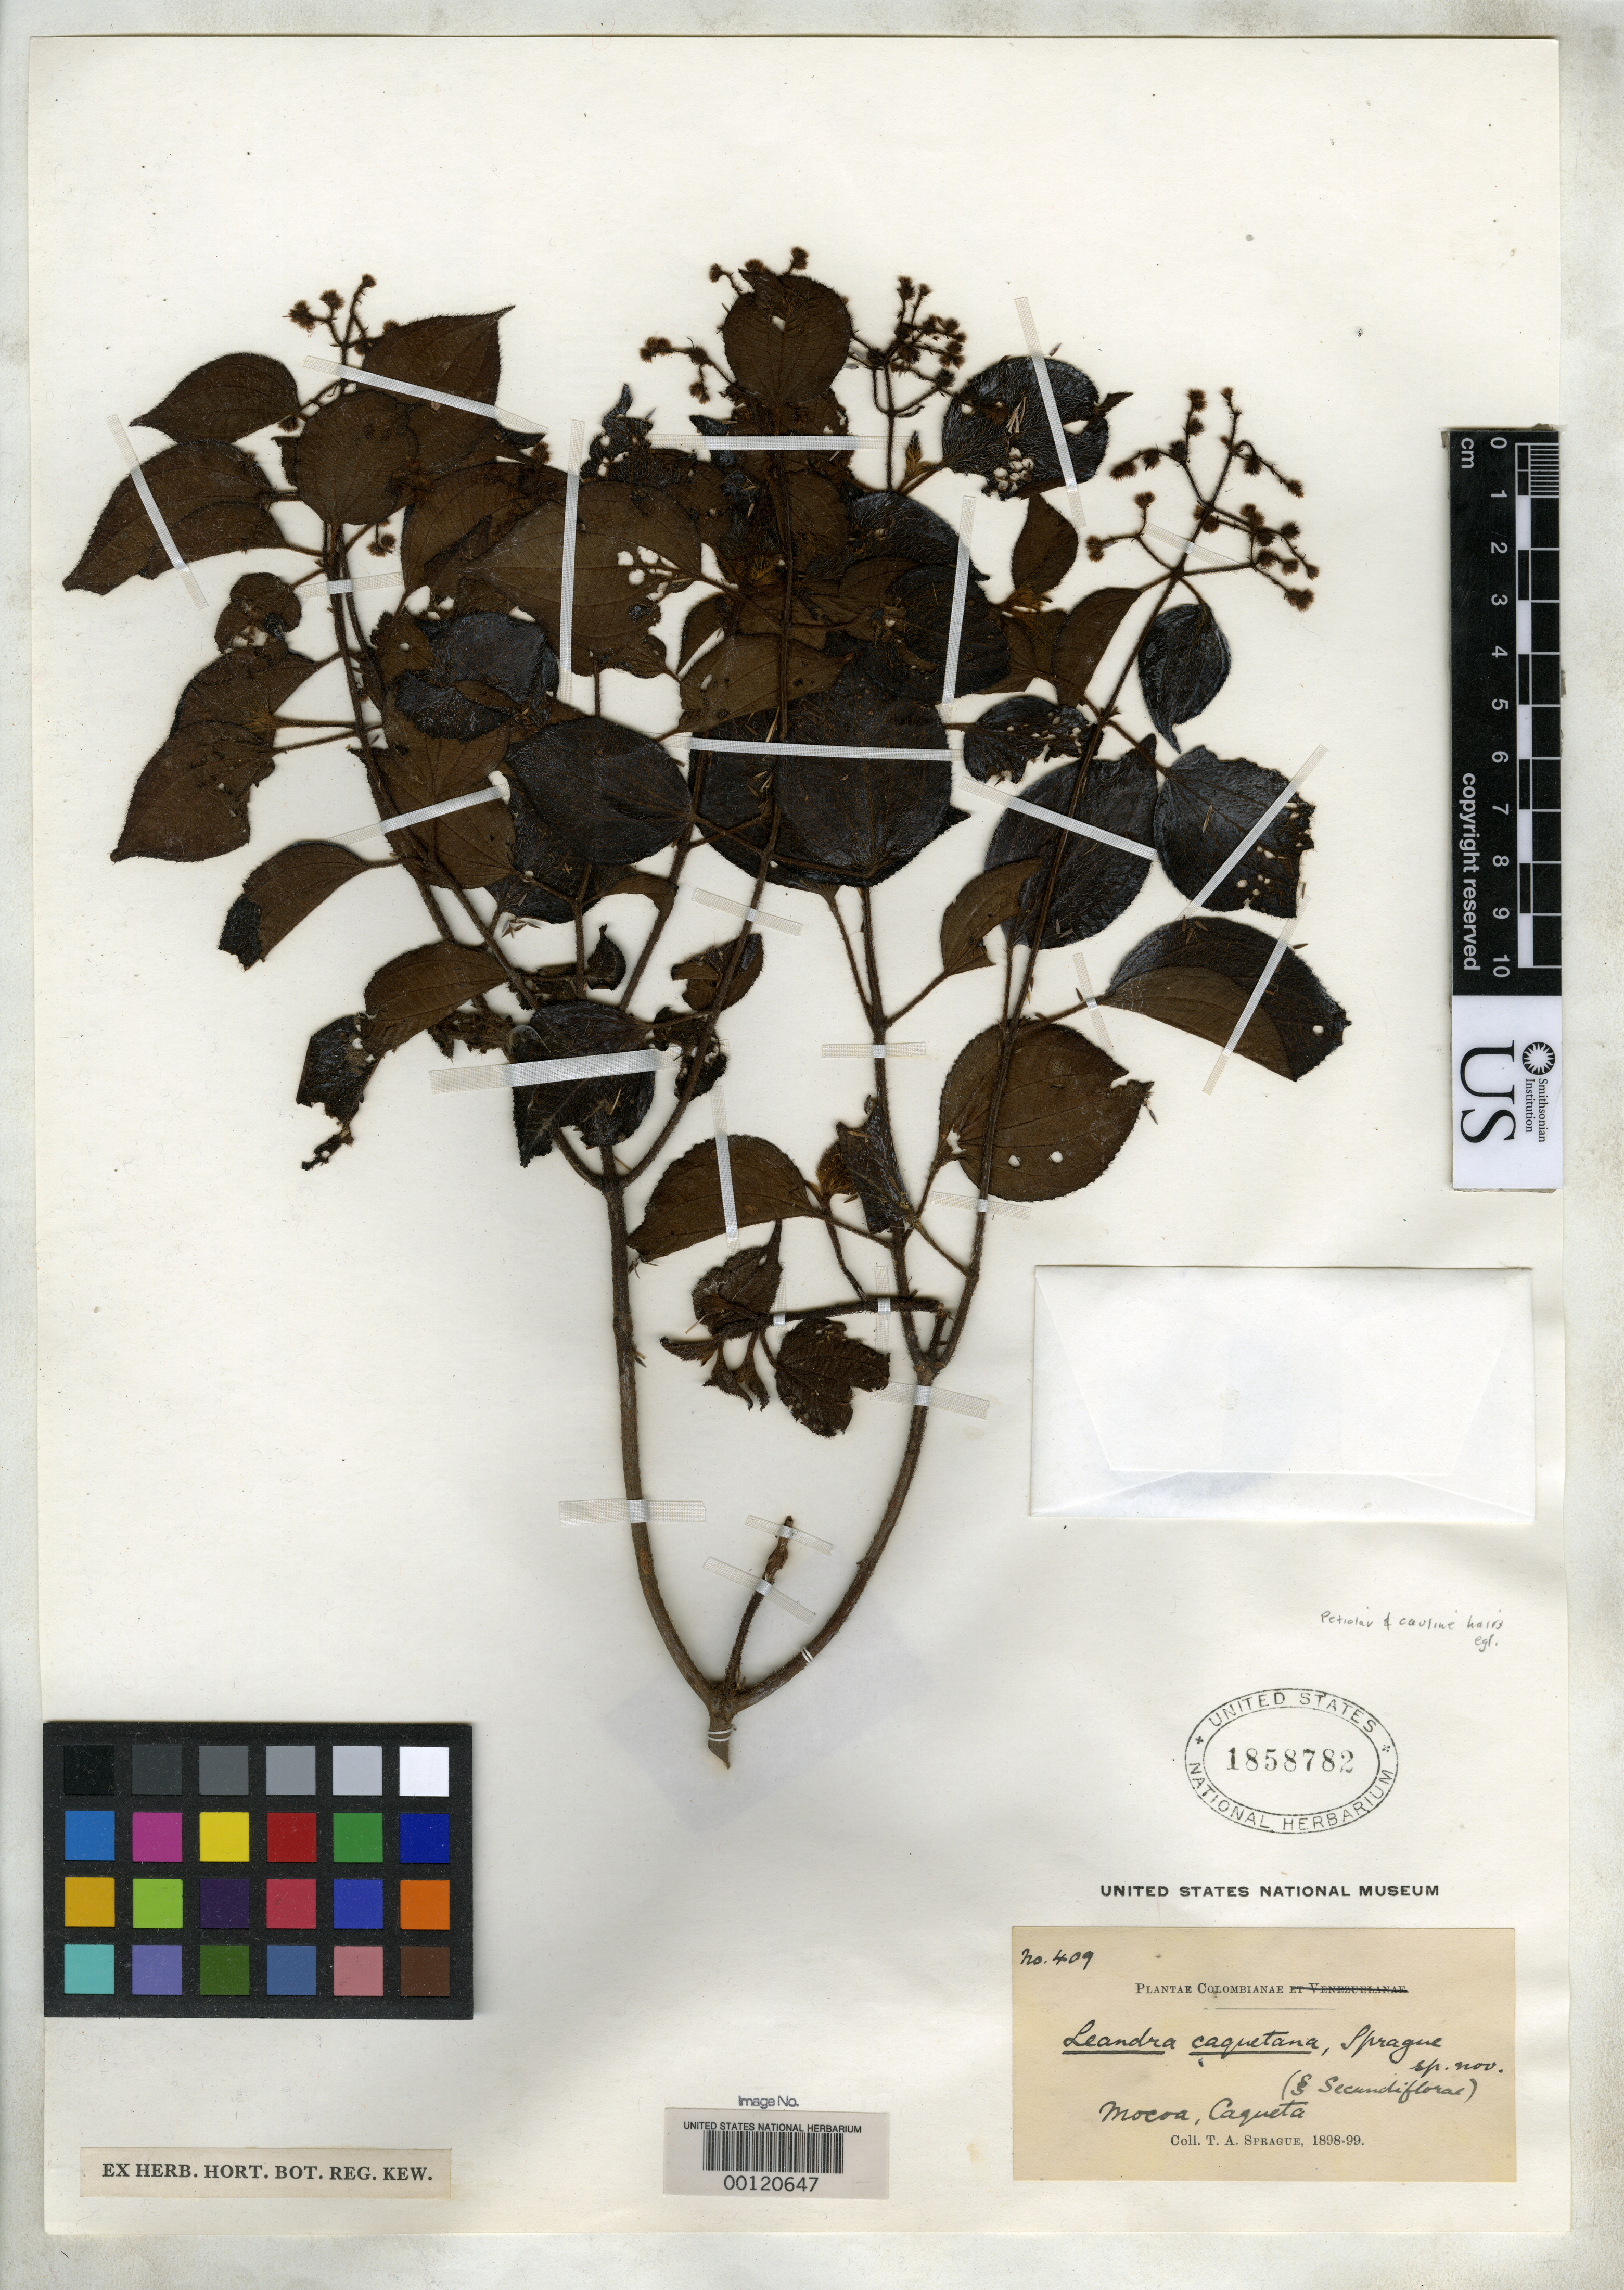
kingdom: Plantae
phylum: Tracheophyta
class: Magnoliopsida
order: Myrtales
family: Melastomataceae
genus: Leandra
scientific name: Leandra caquetana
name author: Sprague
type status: Isotype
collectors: T. A. Sprague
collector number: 409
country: Colombia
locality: Mocoa, Caqueta Territory.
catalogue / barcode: US 1858782